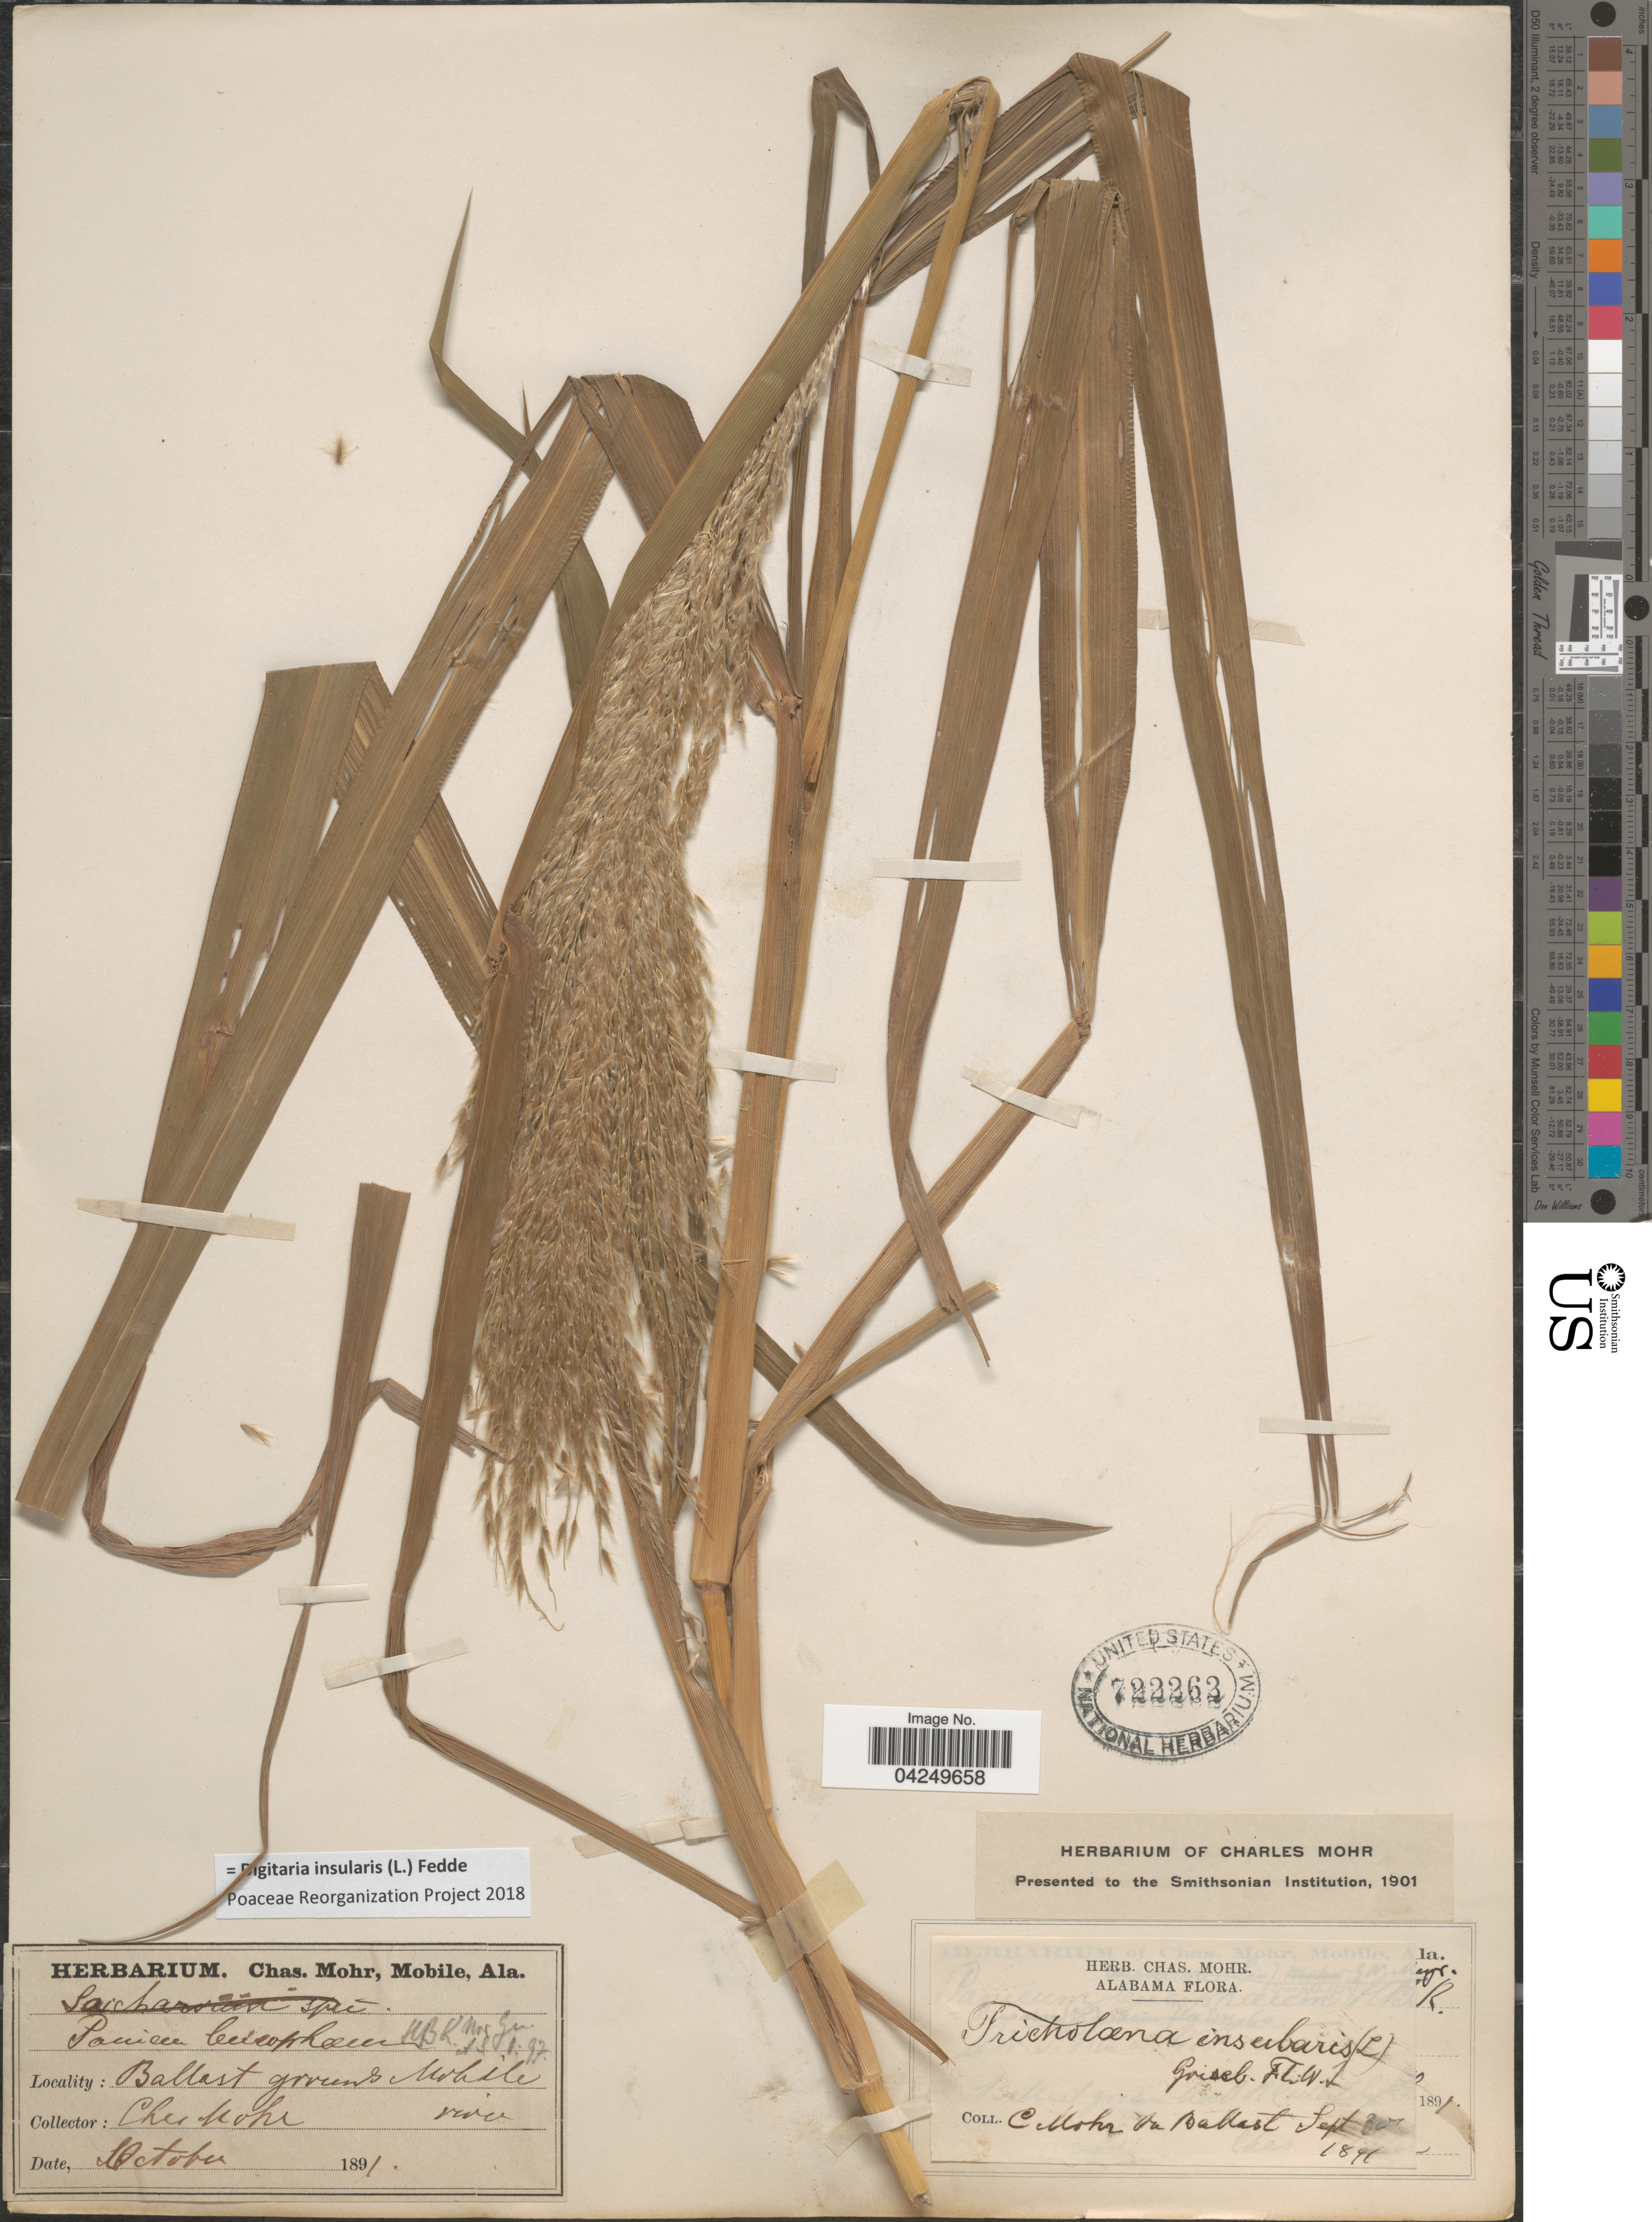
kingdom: Plantae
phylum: Tracheophyta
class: Liliopsida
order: Poales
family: Poaceae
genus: Digitaria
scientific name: Digitaria insularis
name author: (L.) Fedde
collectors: Mohr, C. T. (herbarium)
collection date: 1891-10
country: United States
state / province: Alabama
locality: Ballast ground Mobile.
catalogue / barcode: US 722262